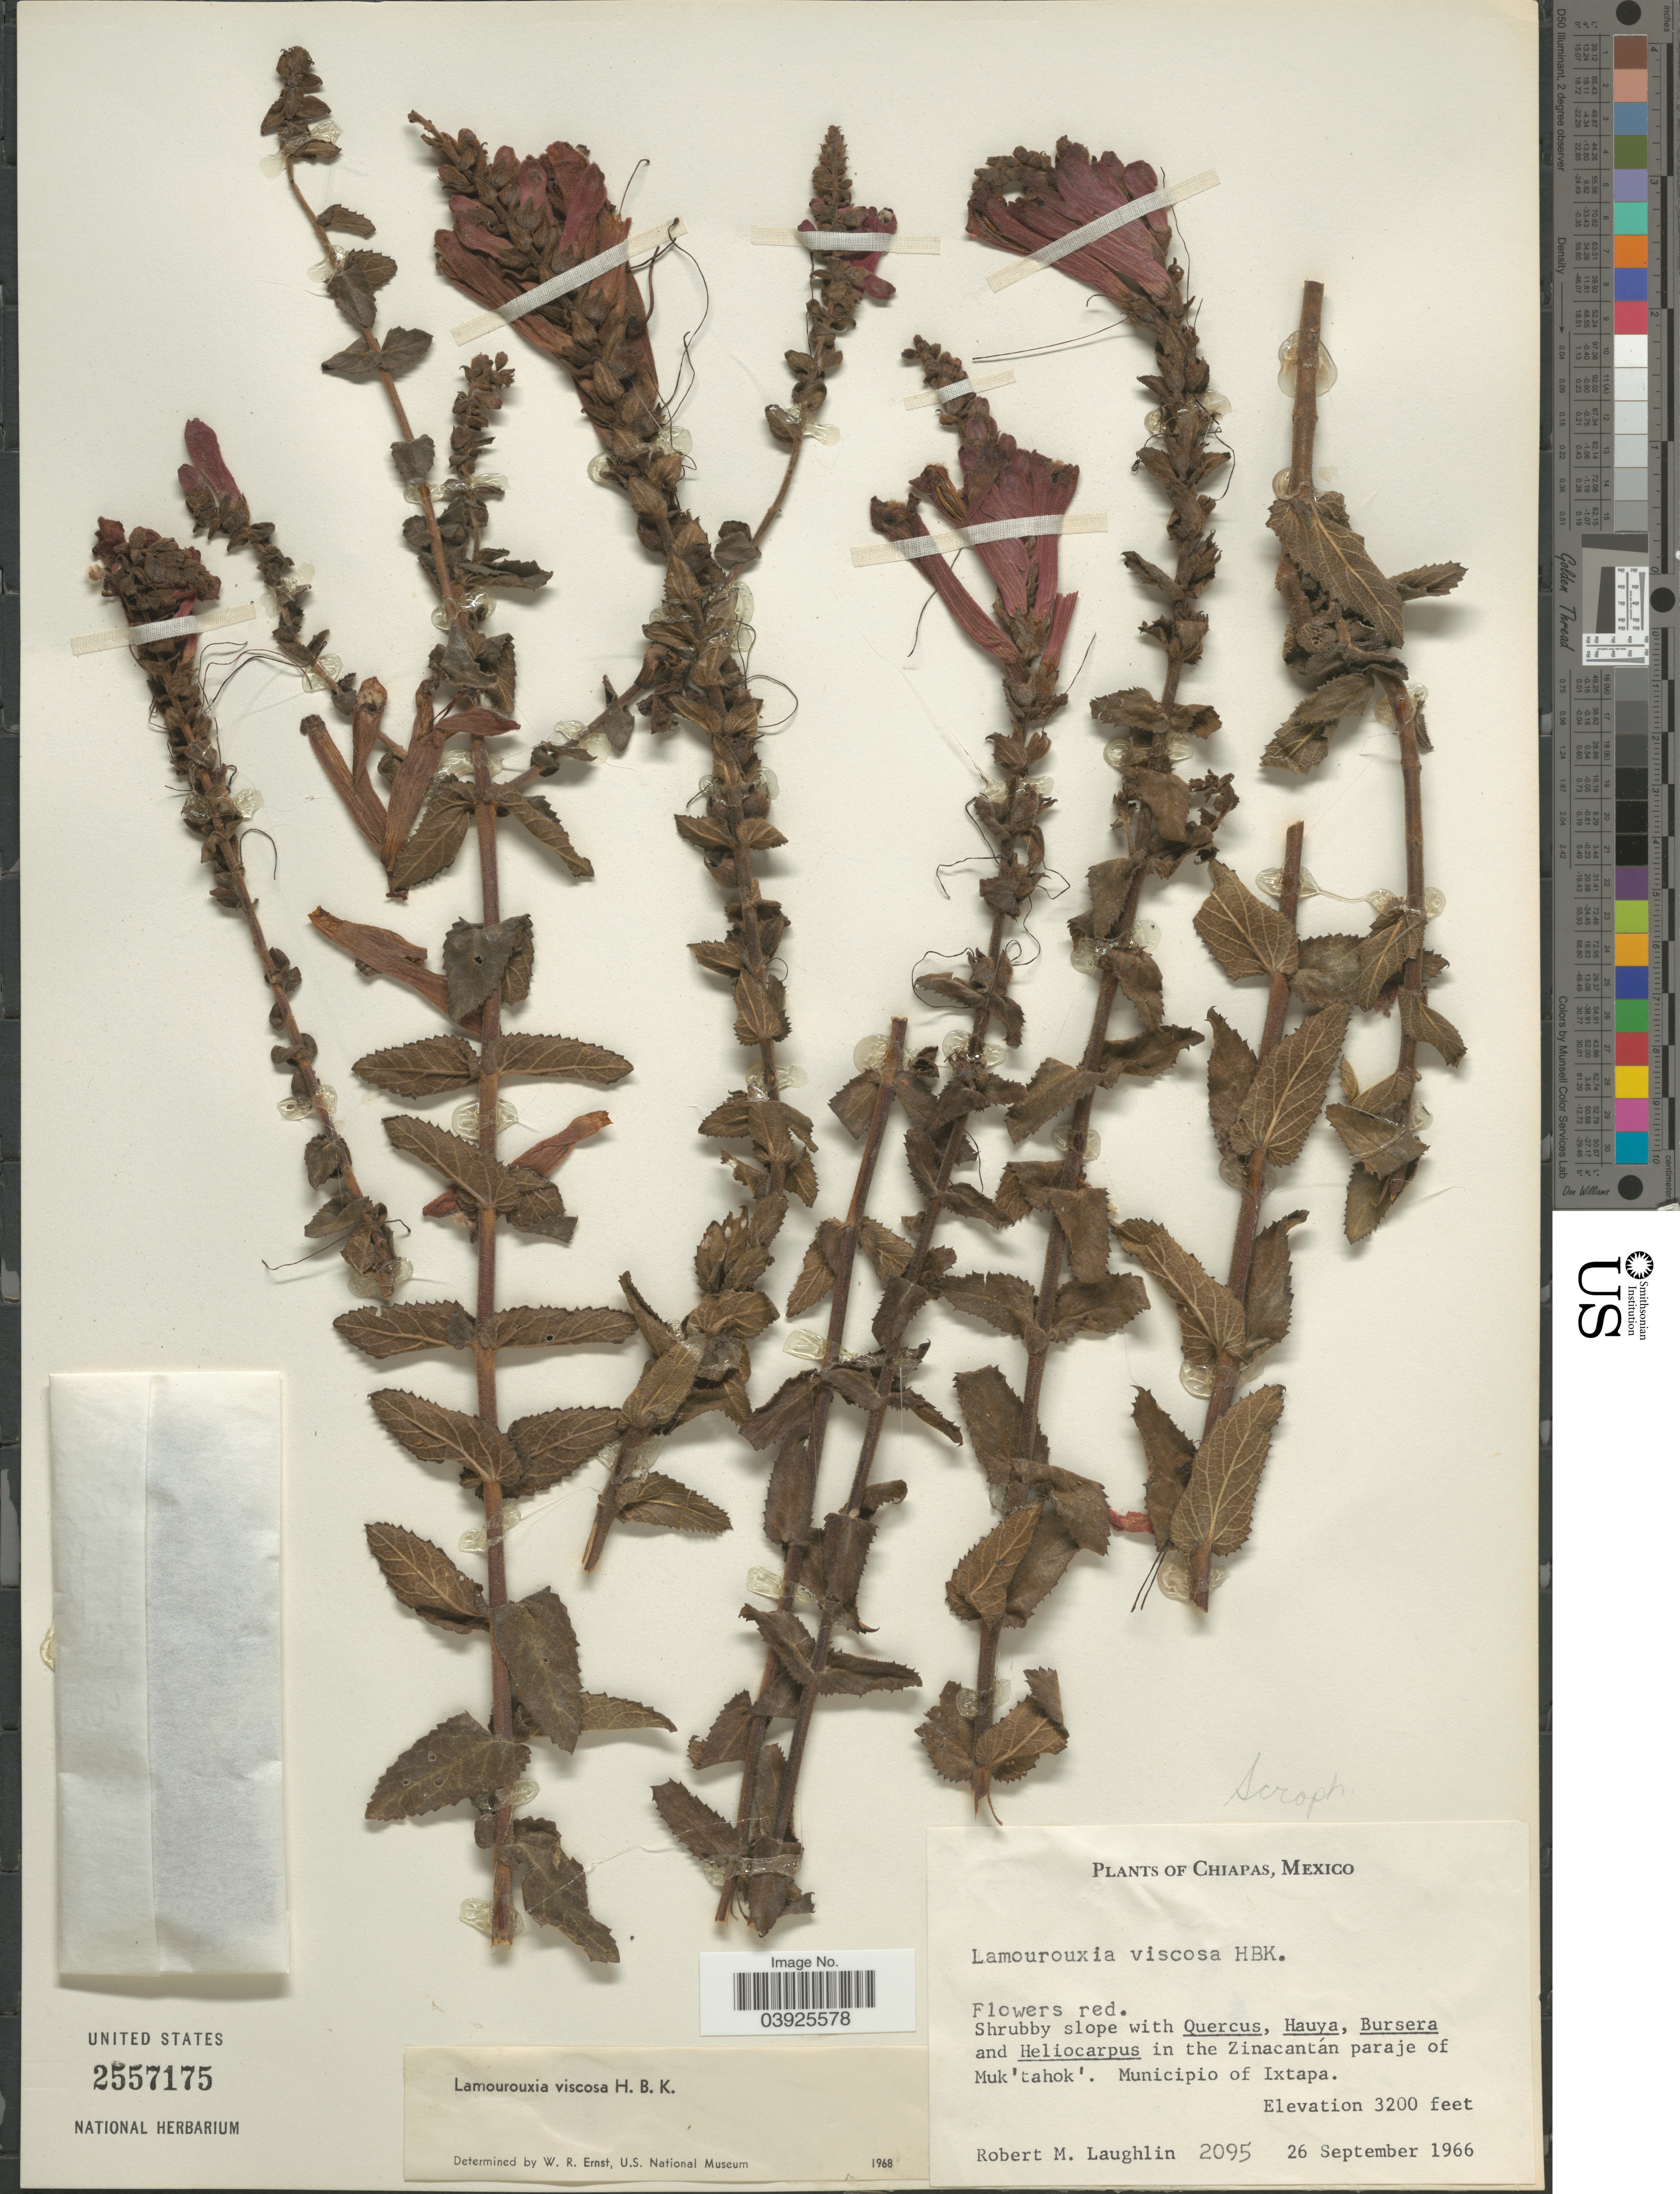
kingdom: Plantae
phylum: Tracheophyta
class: Magnoliopsida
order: Lamiales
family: Orobanchaceae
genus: Lamourouxia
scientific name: Lamourouxia viscosa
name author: Kunth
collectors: R. M. Laughlin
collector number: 2095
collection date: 1966-09-26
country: Mexico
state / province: Chiapas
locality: In the Zinacantán paraje of Muk 'tahok'. Municipio of Ixtapa.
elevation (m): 975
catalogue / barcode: US 2557175